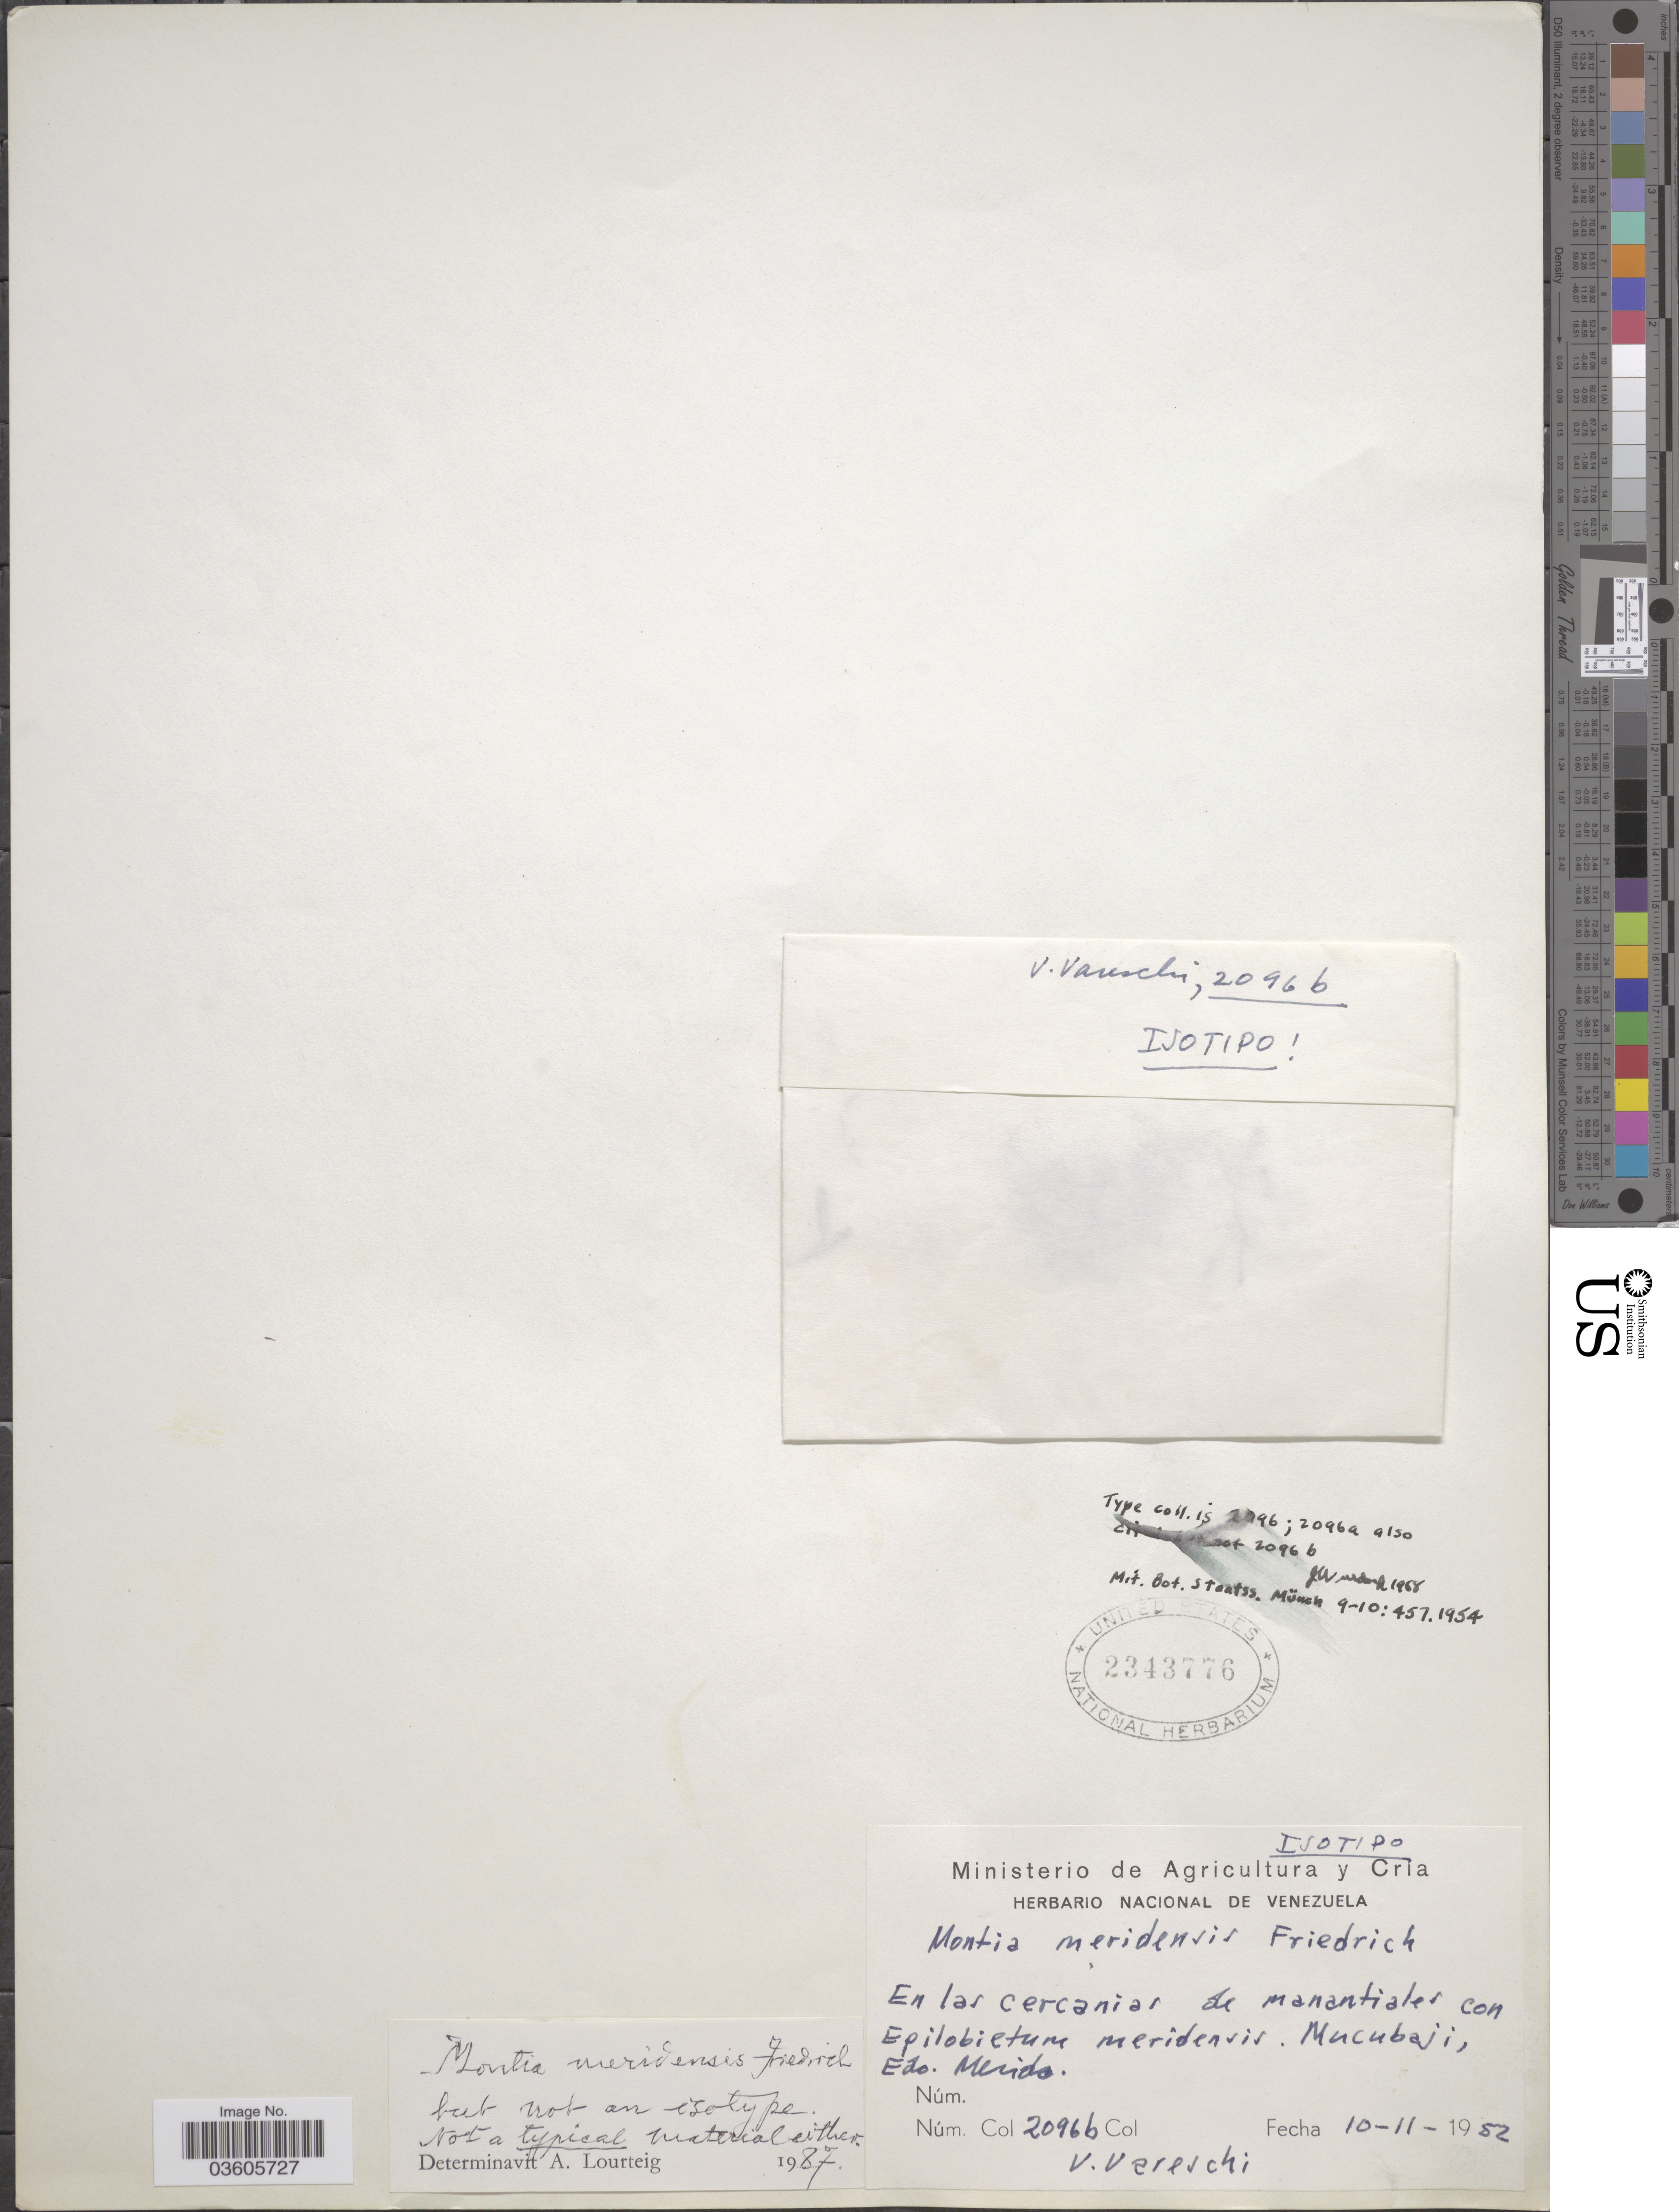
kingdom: Plantae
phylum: Tracheophyta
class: Magnoliopsida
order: Caryophyllales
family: Montiaceae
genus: Montia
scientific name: Montia meridensis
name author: Friedrich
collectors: V. Vareschi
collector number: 20966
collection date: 1952-11-10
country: Venezuela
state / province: Mérida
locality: Mucubaji.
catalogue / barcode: US 2343776